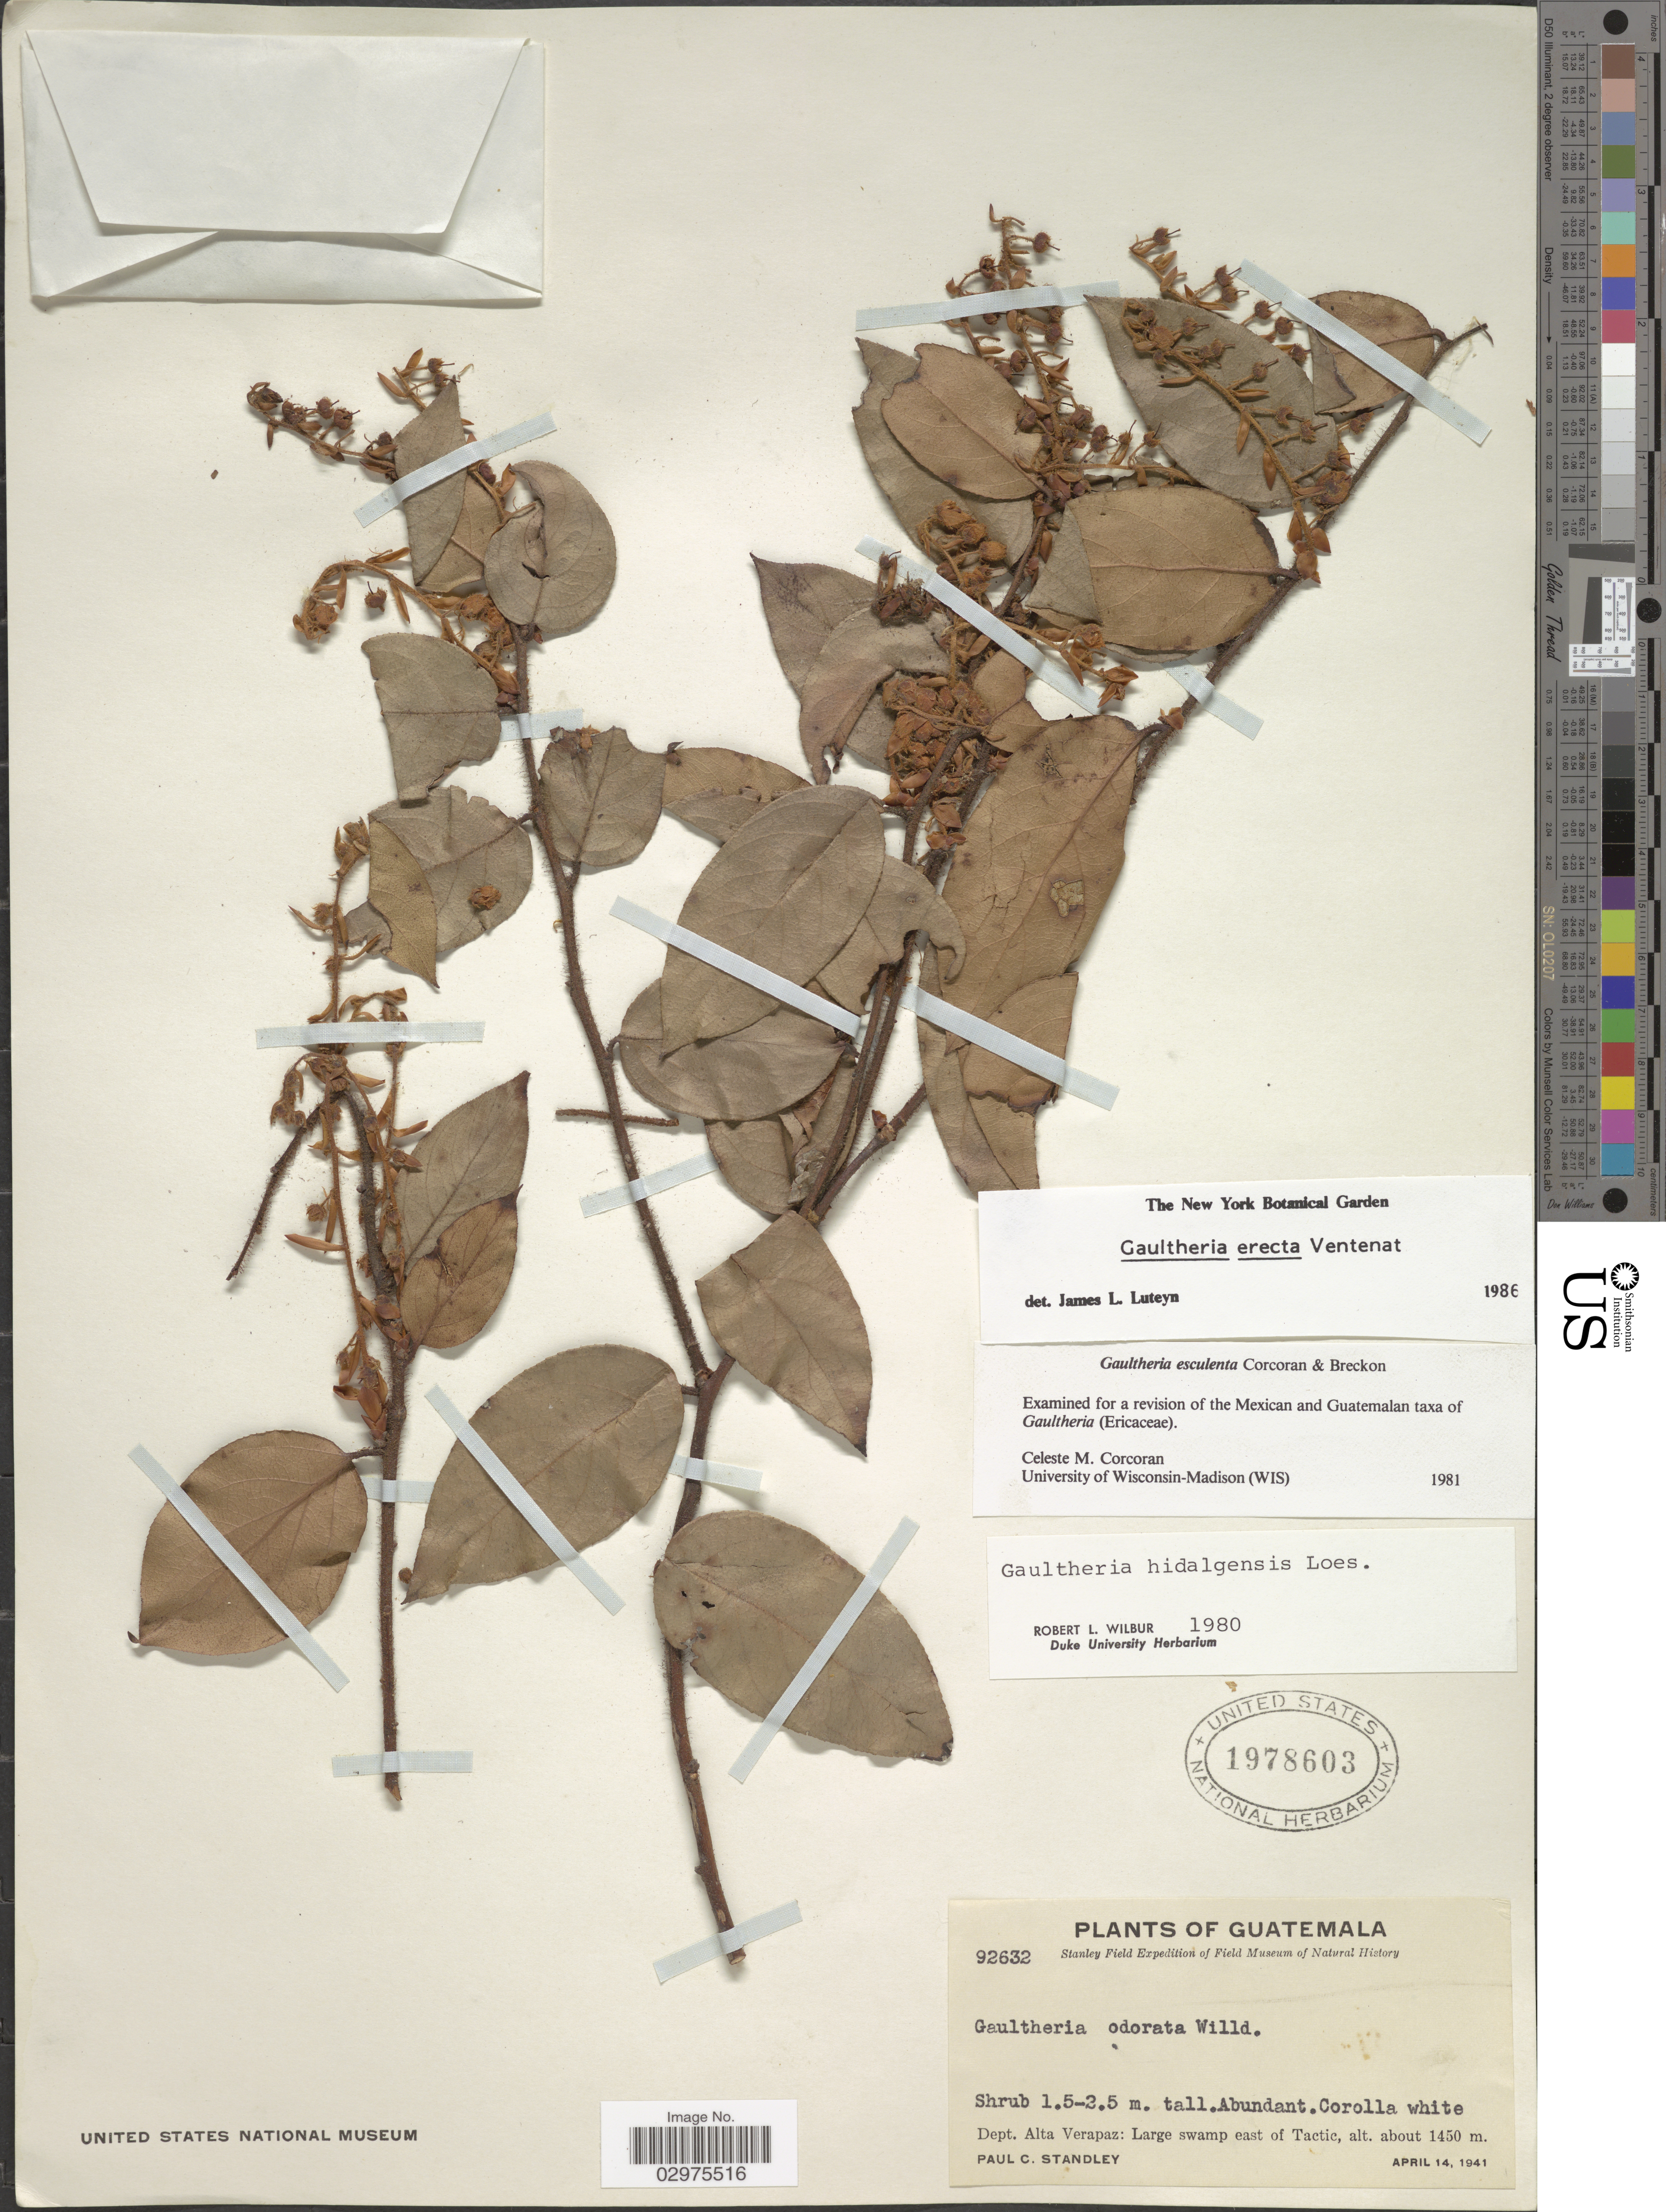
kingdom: Plantae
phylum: Tracheophyta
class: Magnoliopsida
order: Ericales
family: Ericaceae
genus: Gaultheria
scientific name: Gaultheria erecta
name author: Vent.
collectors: P. C. Standley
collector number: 92632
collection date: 1941-04-14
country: Guatemala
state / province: Alta Verapaz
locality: Dept. Alta Verapaz: Large swamp east of Tactic.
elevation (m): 1450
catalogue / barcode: US 1978603